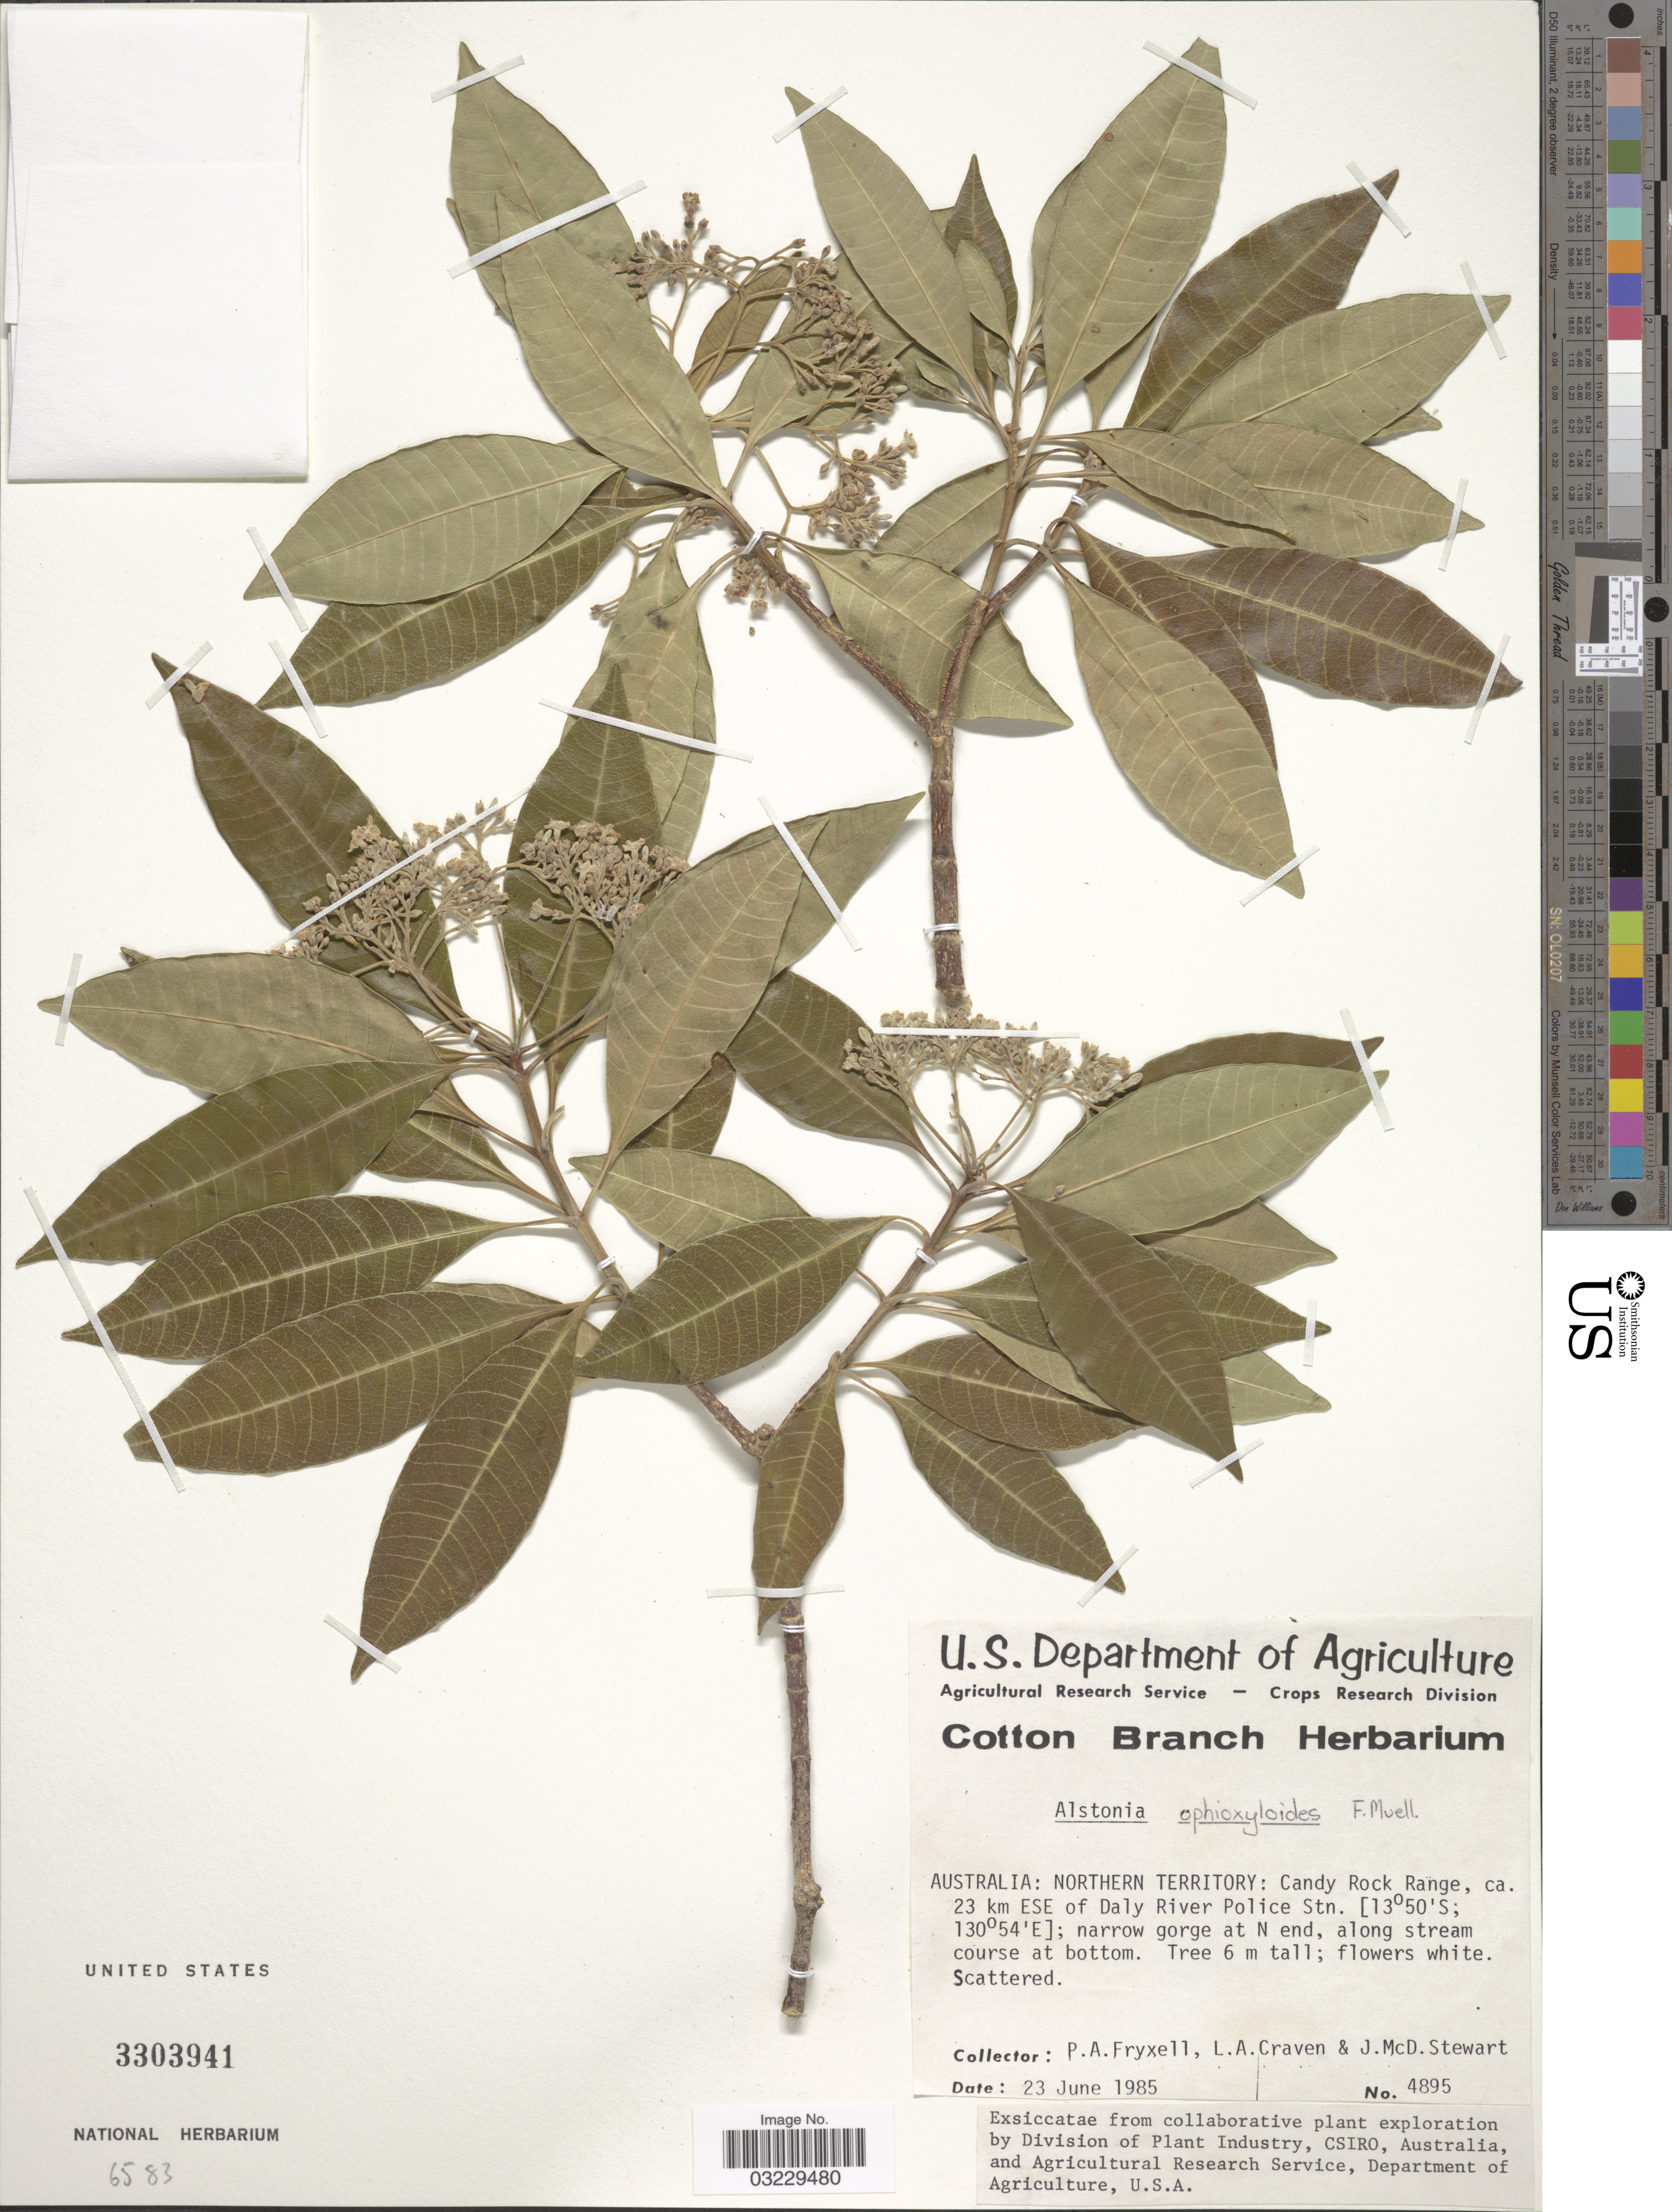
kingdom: Plantae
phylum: Tracheophyta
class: Magnoliopsida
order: Gentianales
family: Apocynaceae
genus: Alstonia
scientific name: Alstonia ophioxyloides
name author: F. Muell.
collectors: P. A. Fryxell, L. A. Craven & J. Stewart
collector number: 4895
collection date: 1985-06-23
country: Australia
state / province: Northern Territory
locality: Candy Rock Range, ca. 23 km ESE of Daly River Police Stn. Narrow gorge at N end, along stream course at bottom.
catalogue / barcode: US 3303941